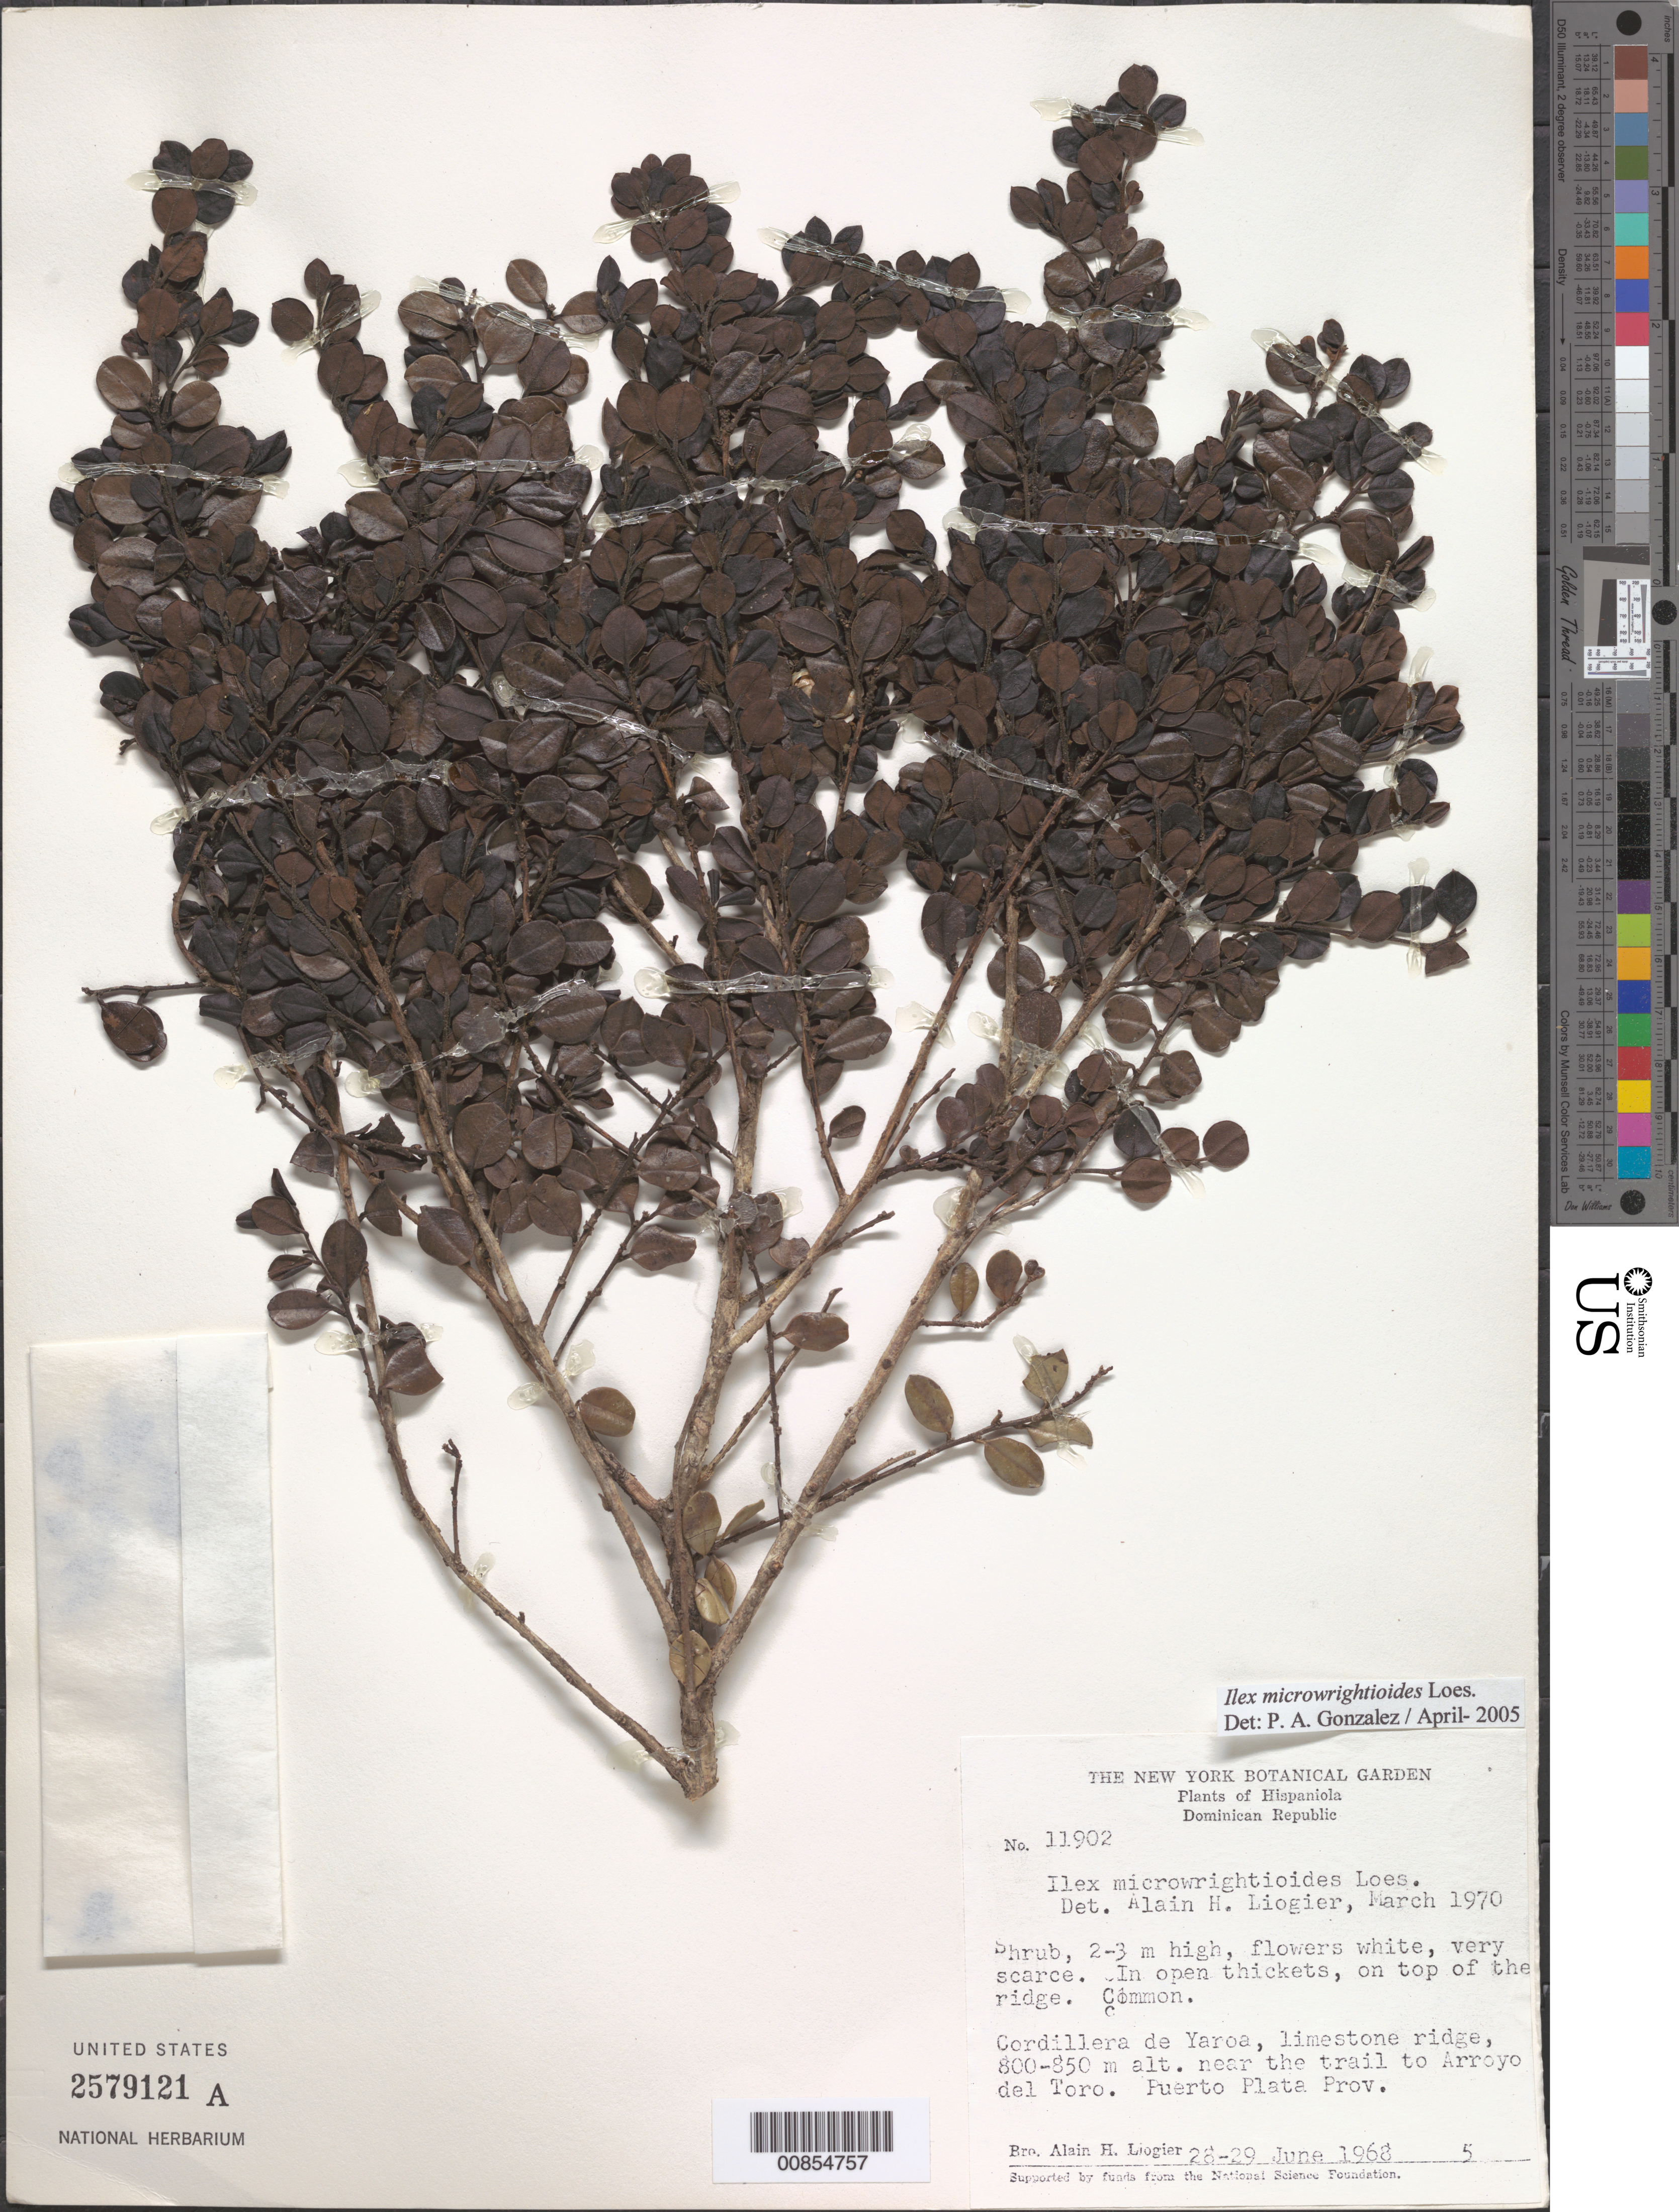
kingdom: Plantae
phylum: Tracheophyta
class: Magnoliopsida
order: Aquifoliales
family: Aquifoliaceae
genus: Ilex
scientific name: Ilex microwrightioides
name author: Loes. in Urb.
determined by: González, P. A.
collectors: A. H. Liogier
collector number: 11902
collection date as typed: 28 Jun 1968 to 29 Jun 1968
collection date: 1968-06-28/1968-06-29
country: Dominican Republic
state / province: Puerto Plata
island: Hispaniola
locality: Cordillera de Yaroa, near the trail to Arroyo del Toro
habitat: In open thickets, on top of the limestone ridge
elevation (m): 800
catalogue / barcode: US 2579121